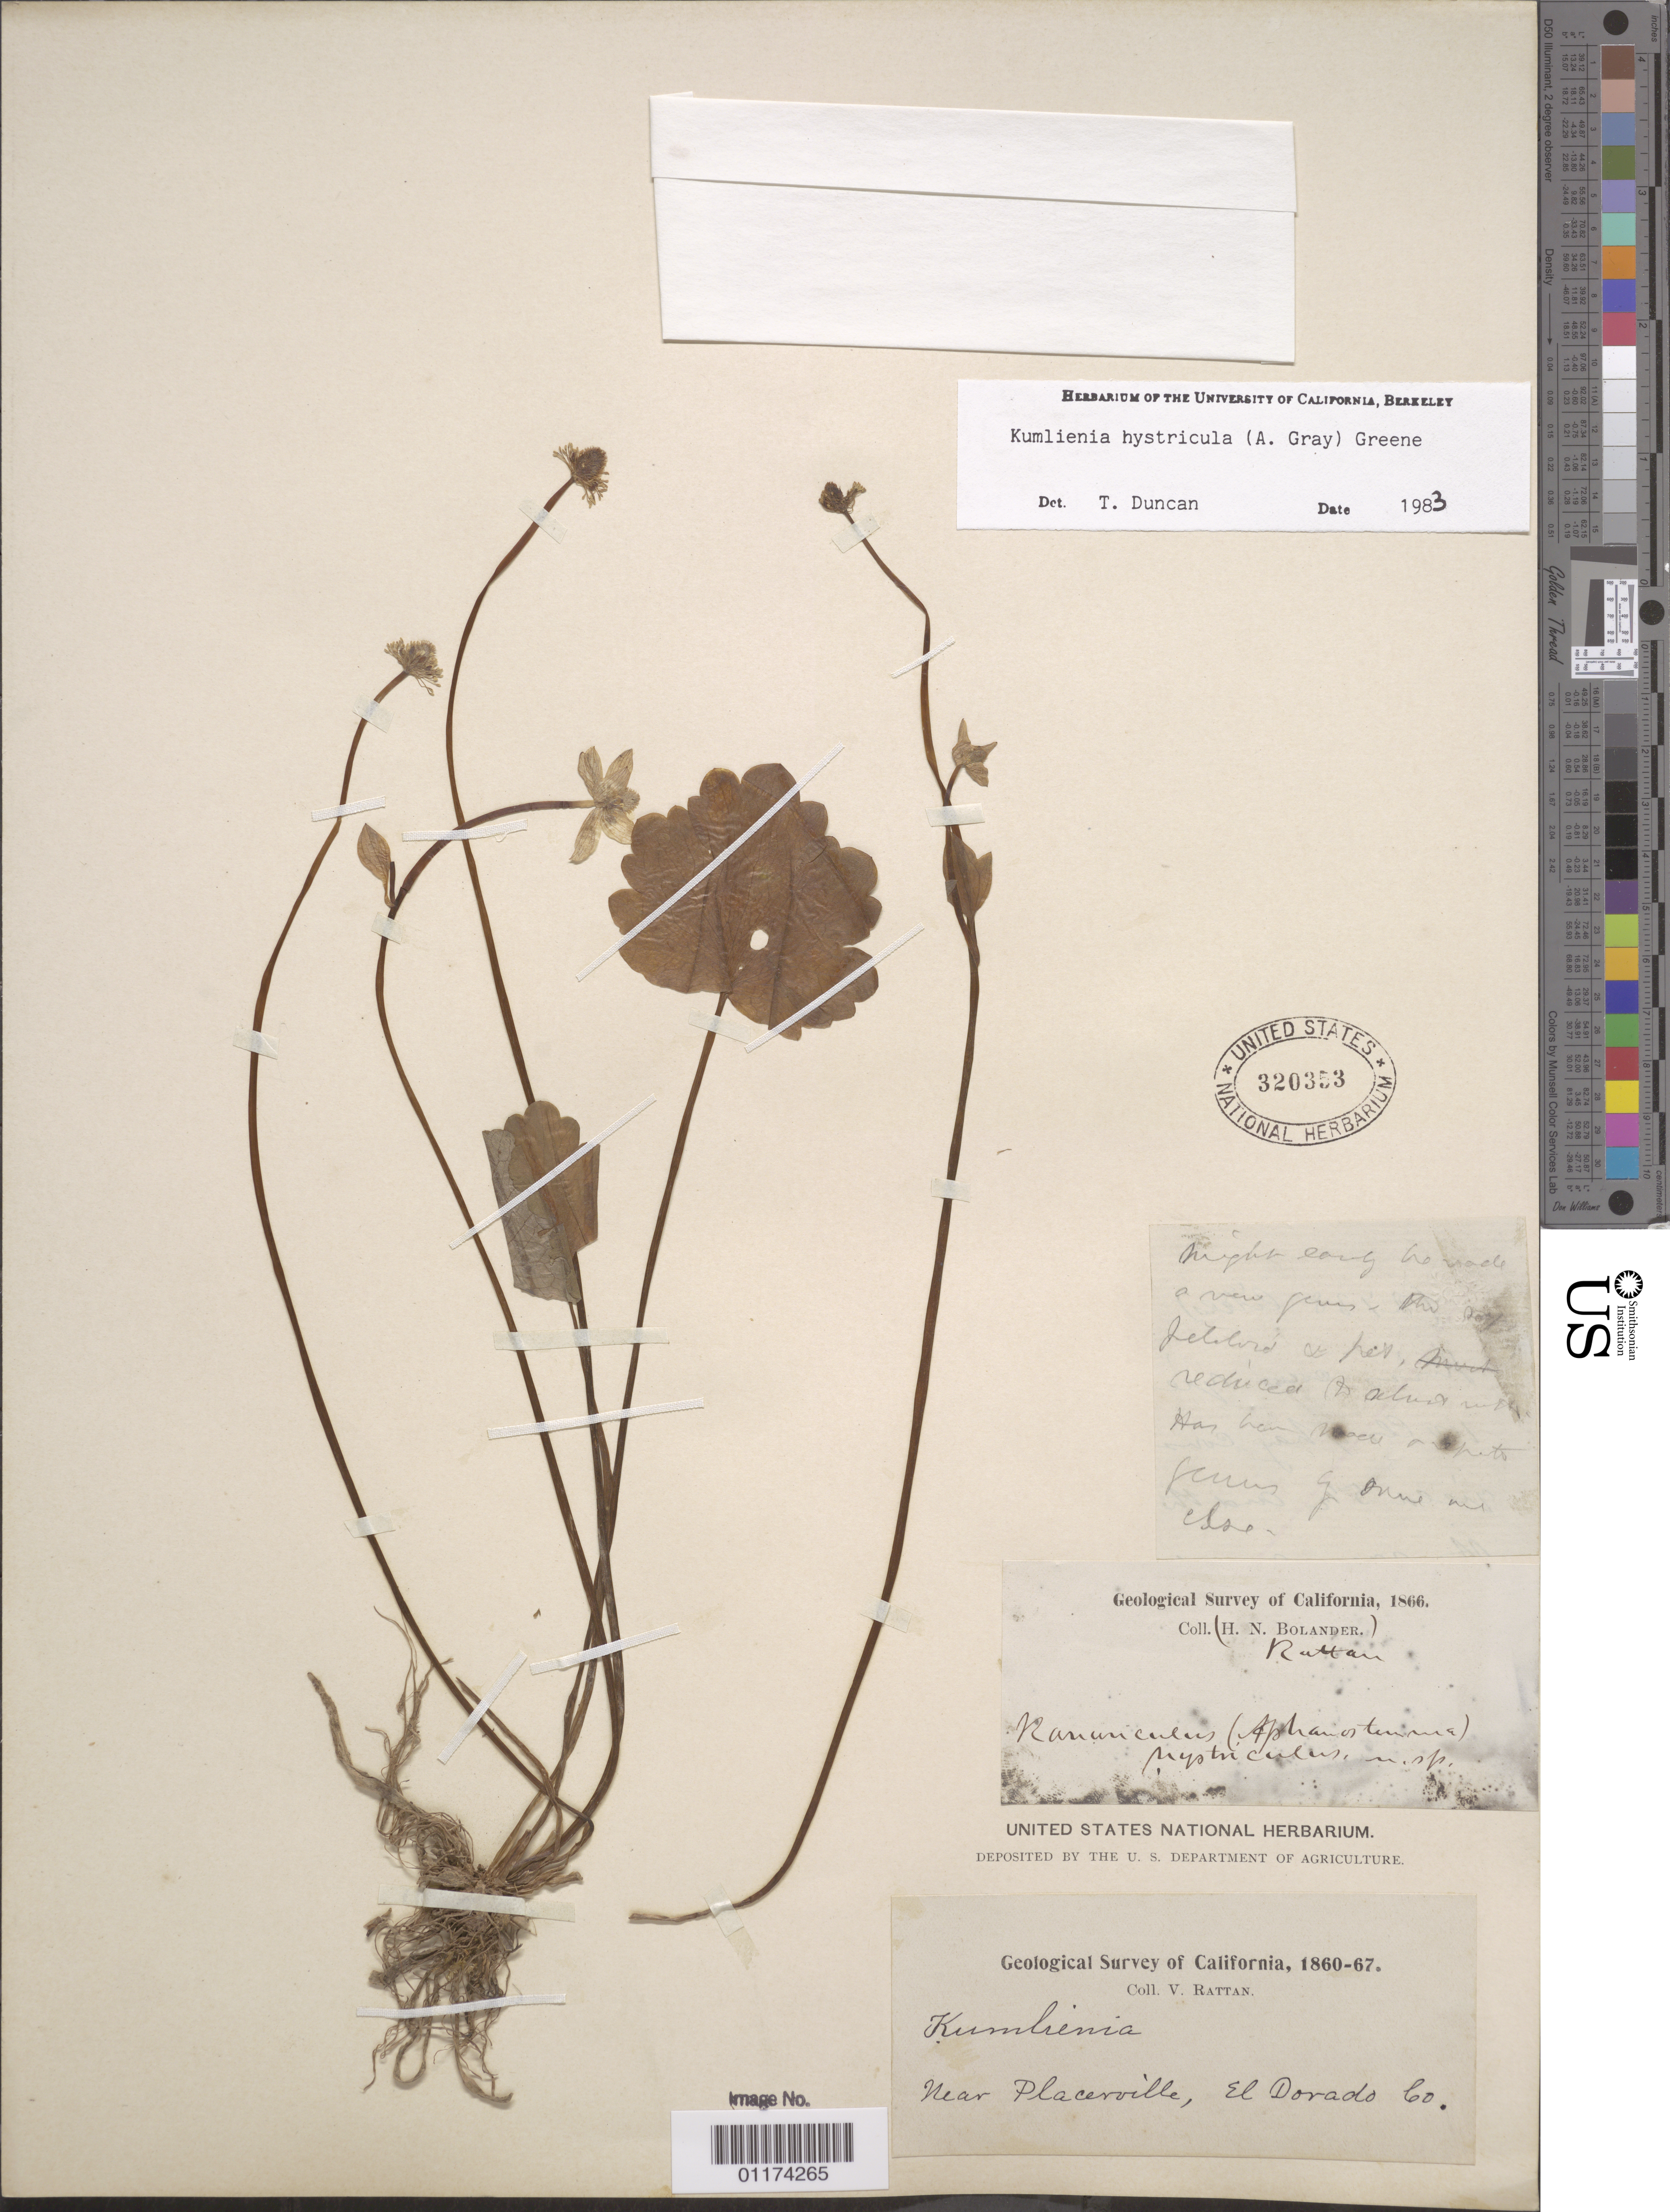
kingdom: Plantae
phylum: Tracheophyta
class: Magnoliopsida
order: Ranunculales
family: Ranunculaceae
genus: Ranunculus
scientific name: Ranunculus hystriculus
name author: A. Gray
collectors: V. Rattan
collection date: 1860/1867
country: United States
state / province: California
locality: Placerville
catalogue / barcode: US 320353